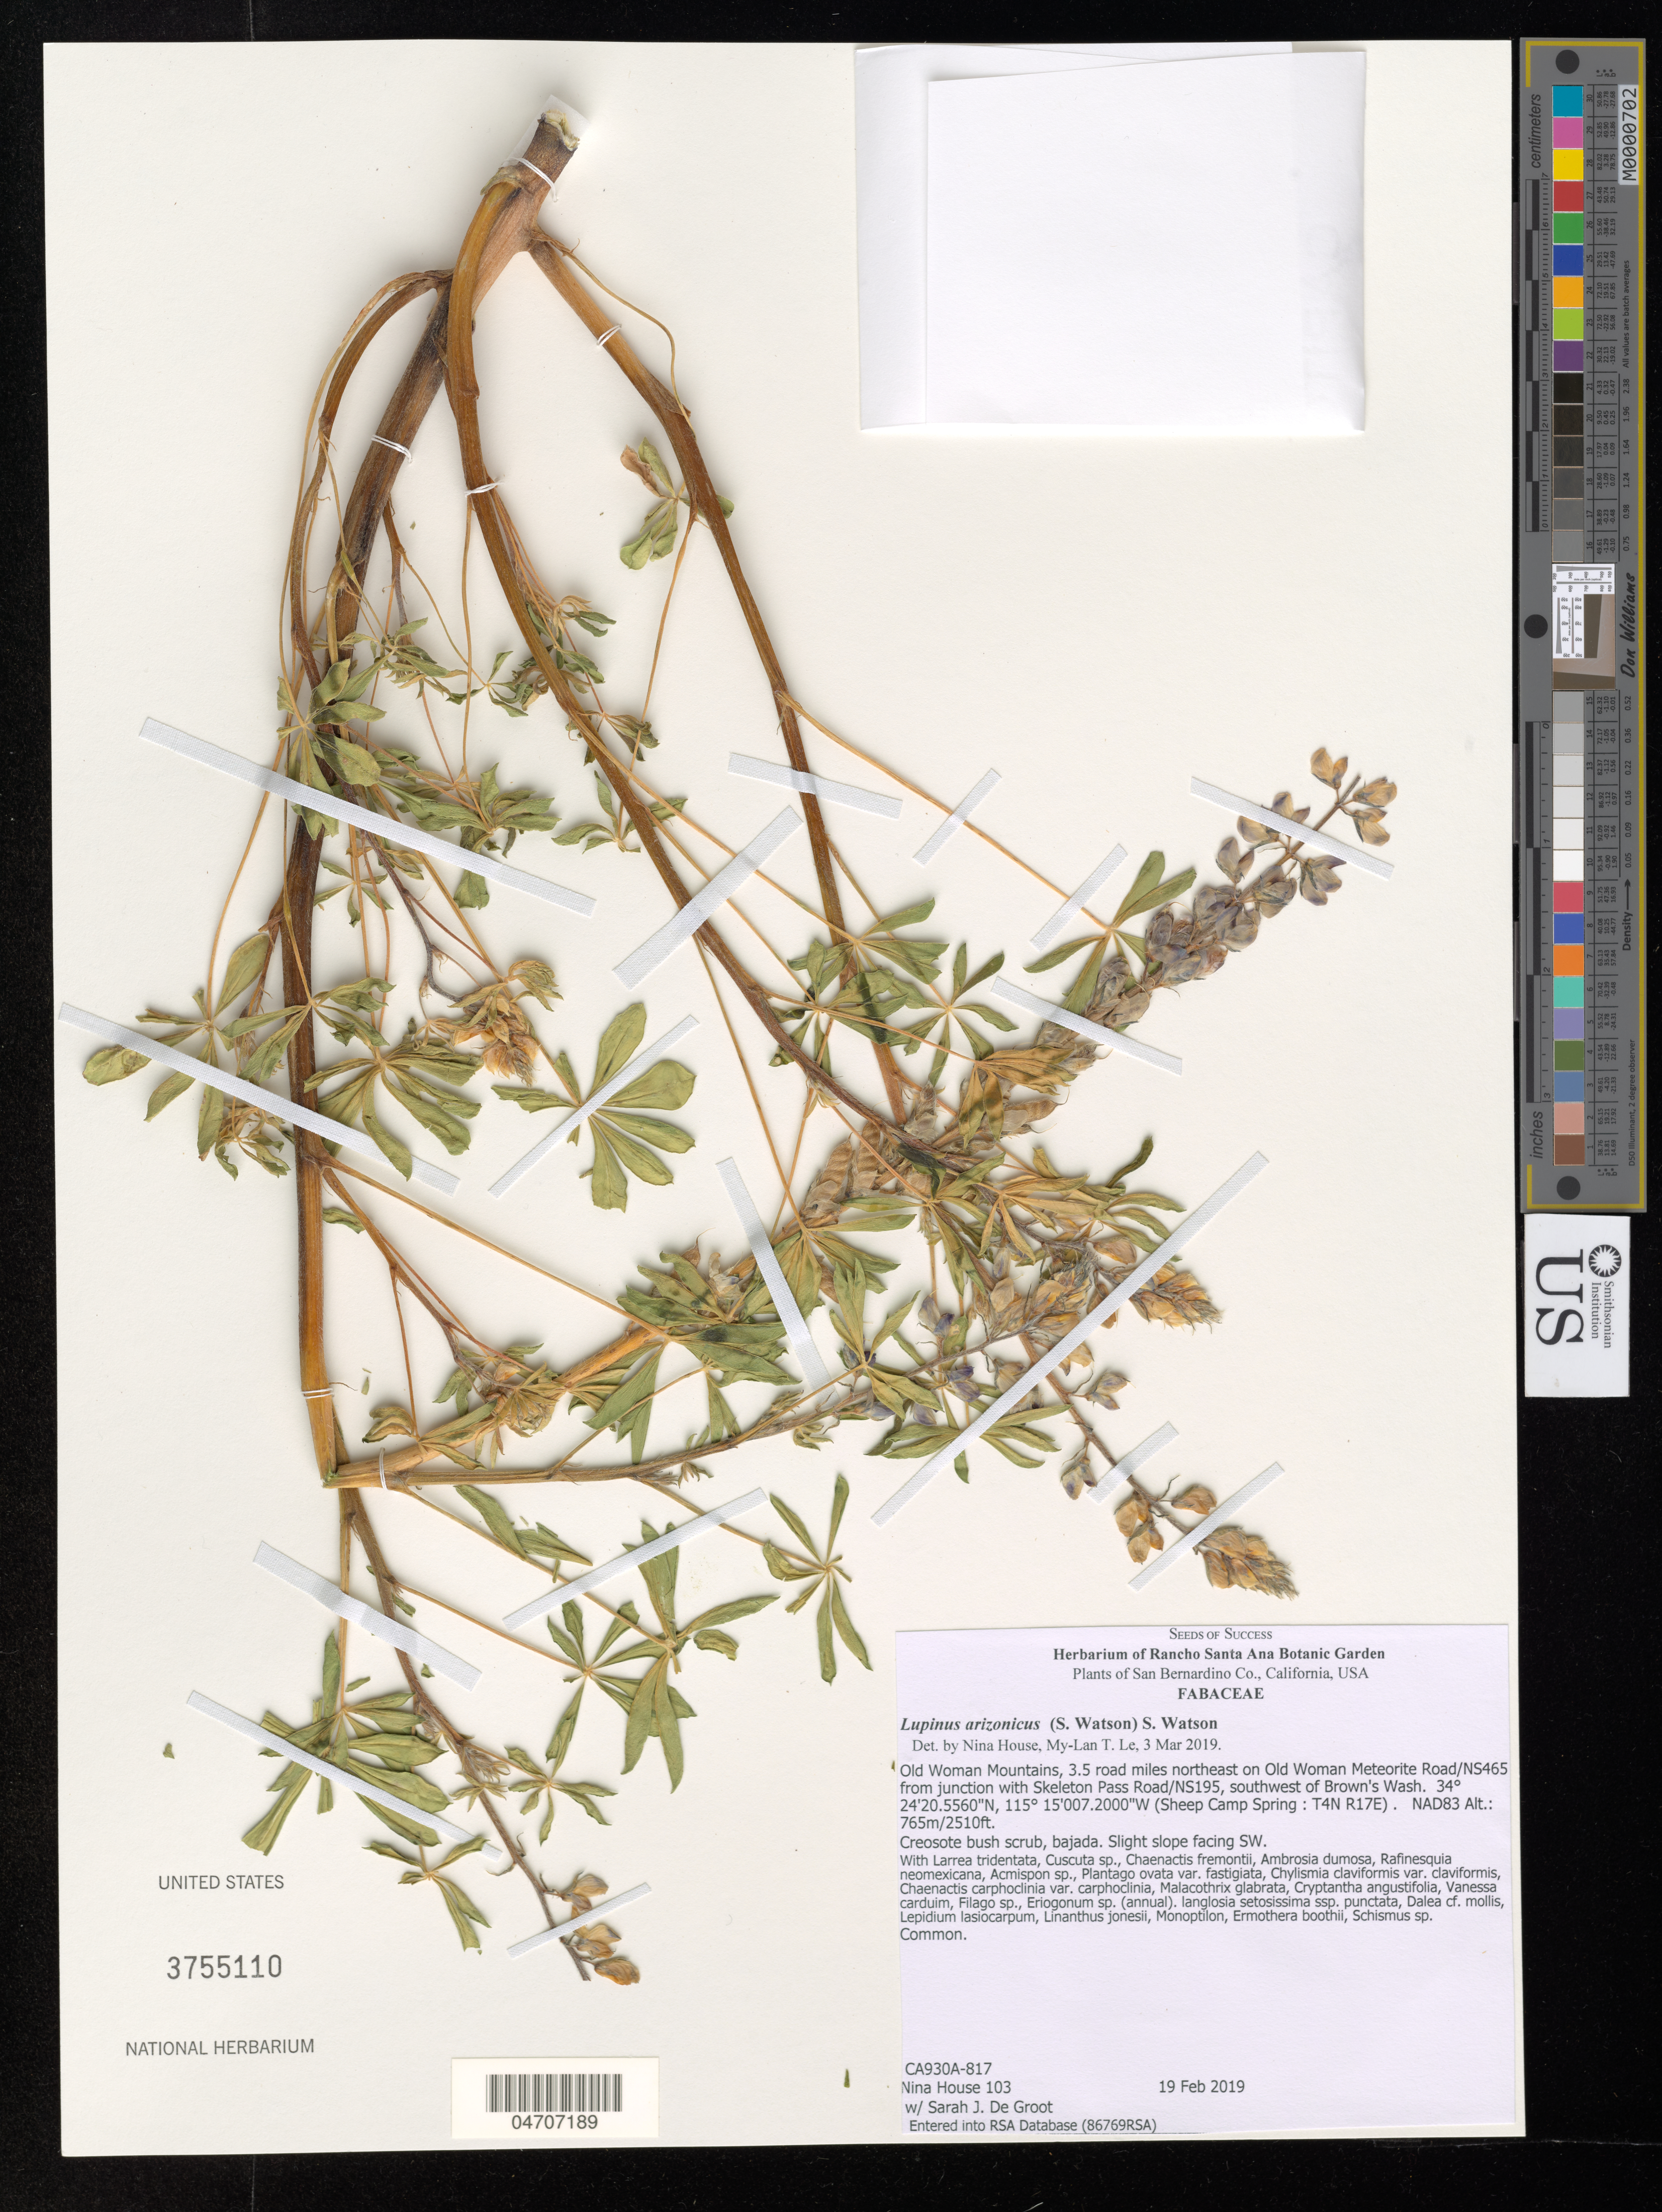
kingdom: Plantae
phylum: Tracheophyta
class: Magnoliopsida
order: Fabales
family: Fabaceae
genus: Lupinus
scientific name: Lupinus arizonicus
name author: (S. Watson) S. Watson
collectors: N. House & S. De Groot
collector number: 103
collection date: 2019-02-19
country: United States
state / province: California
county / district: San Bernardino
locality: San Bernardino Co. Old Woman Mountains, 3.5 road miles northeast on Old Woman Meteorite Road/NS465 from junction with Skeleton Pass Road/NS195, southwest of Brown's Wash. (Sheep Camp Spring: T4N R17E). NAD83.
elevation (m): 765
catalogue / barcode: US 3755110